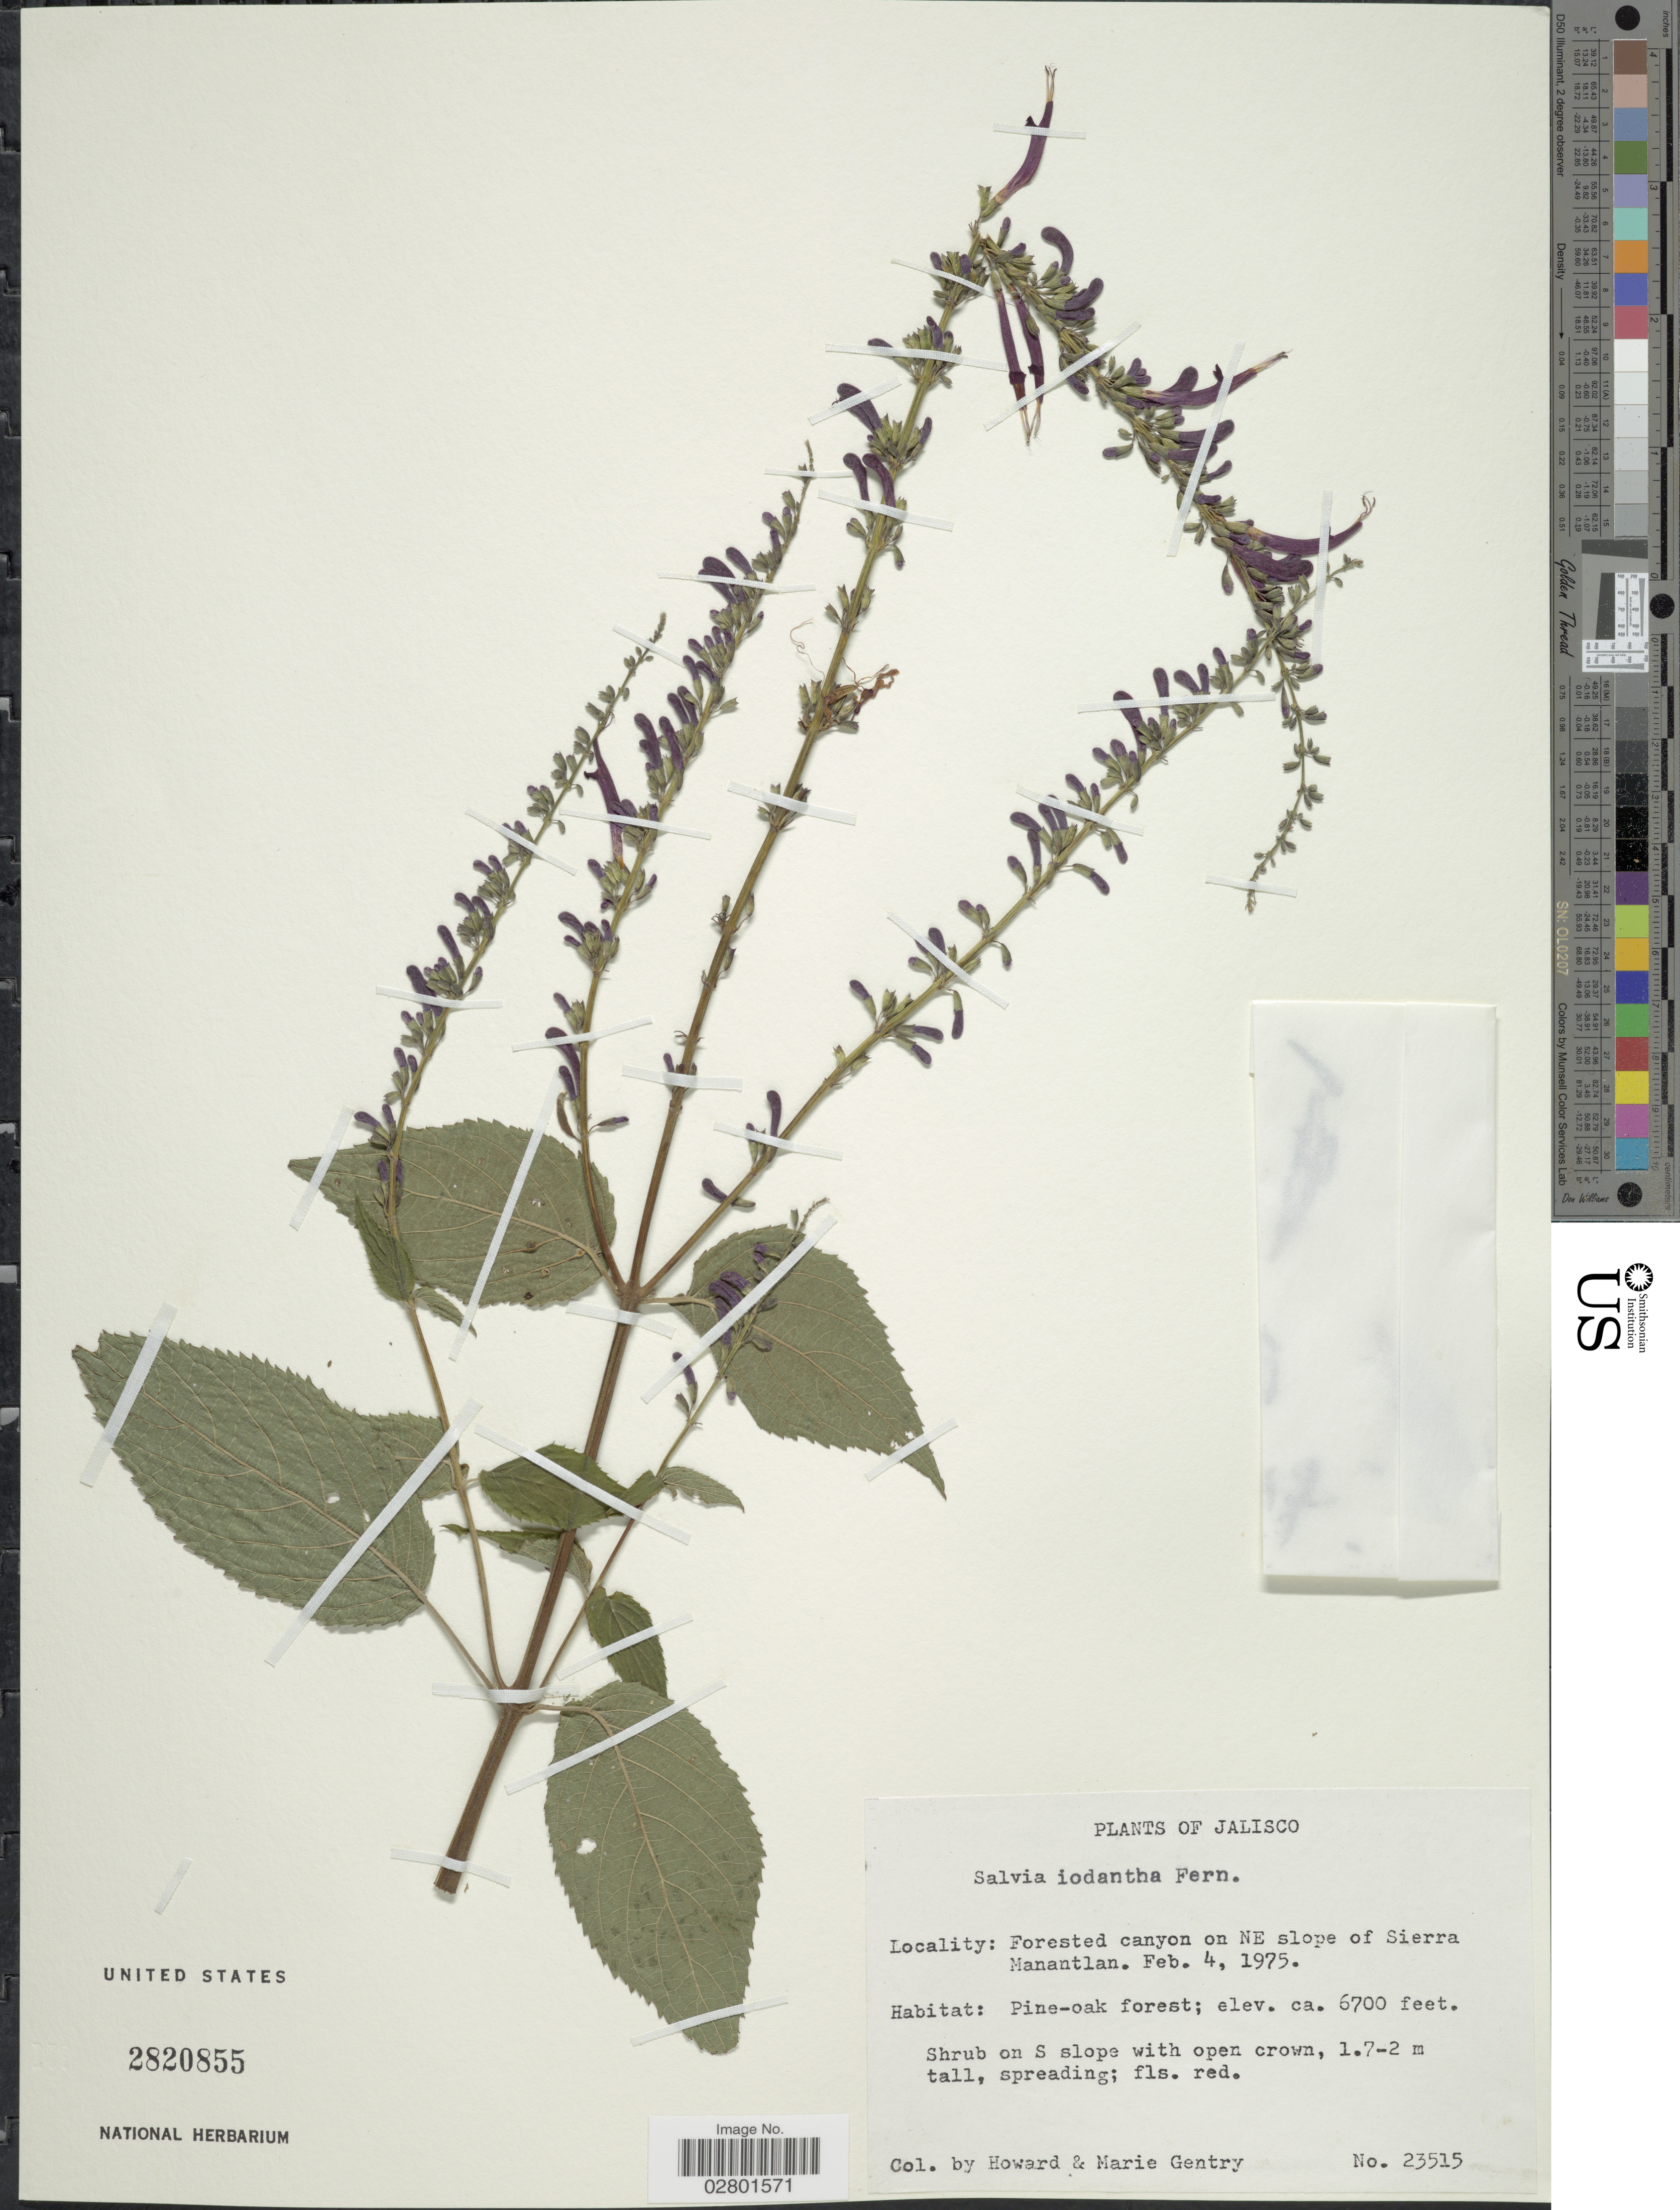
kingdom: Plantae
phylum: Tracheophyta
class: Magnoliopsida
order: Lamiales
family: Lamiaceae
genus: Salvia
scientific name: Salvia iodantha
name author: Fernald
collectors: -. Howard & M. Gentry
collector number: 23515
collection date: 1975-02-04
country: Mexico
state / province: Jalisco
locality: Forested canyon on NE slope of Sierra Manantlan.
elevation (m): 2042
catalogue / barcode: US 2820855